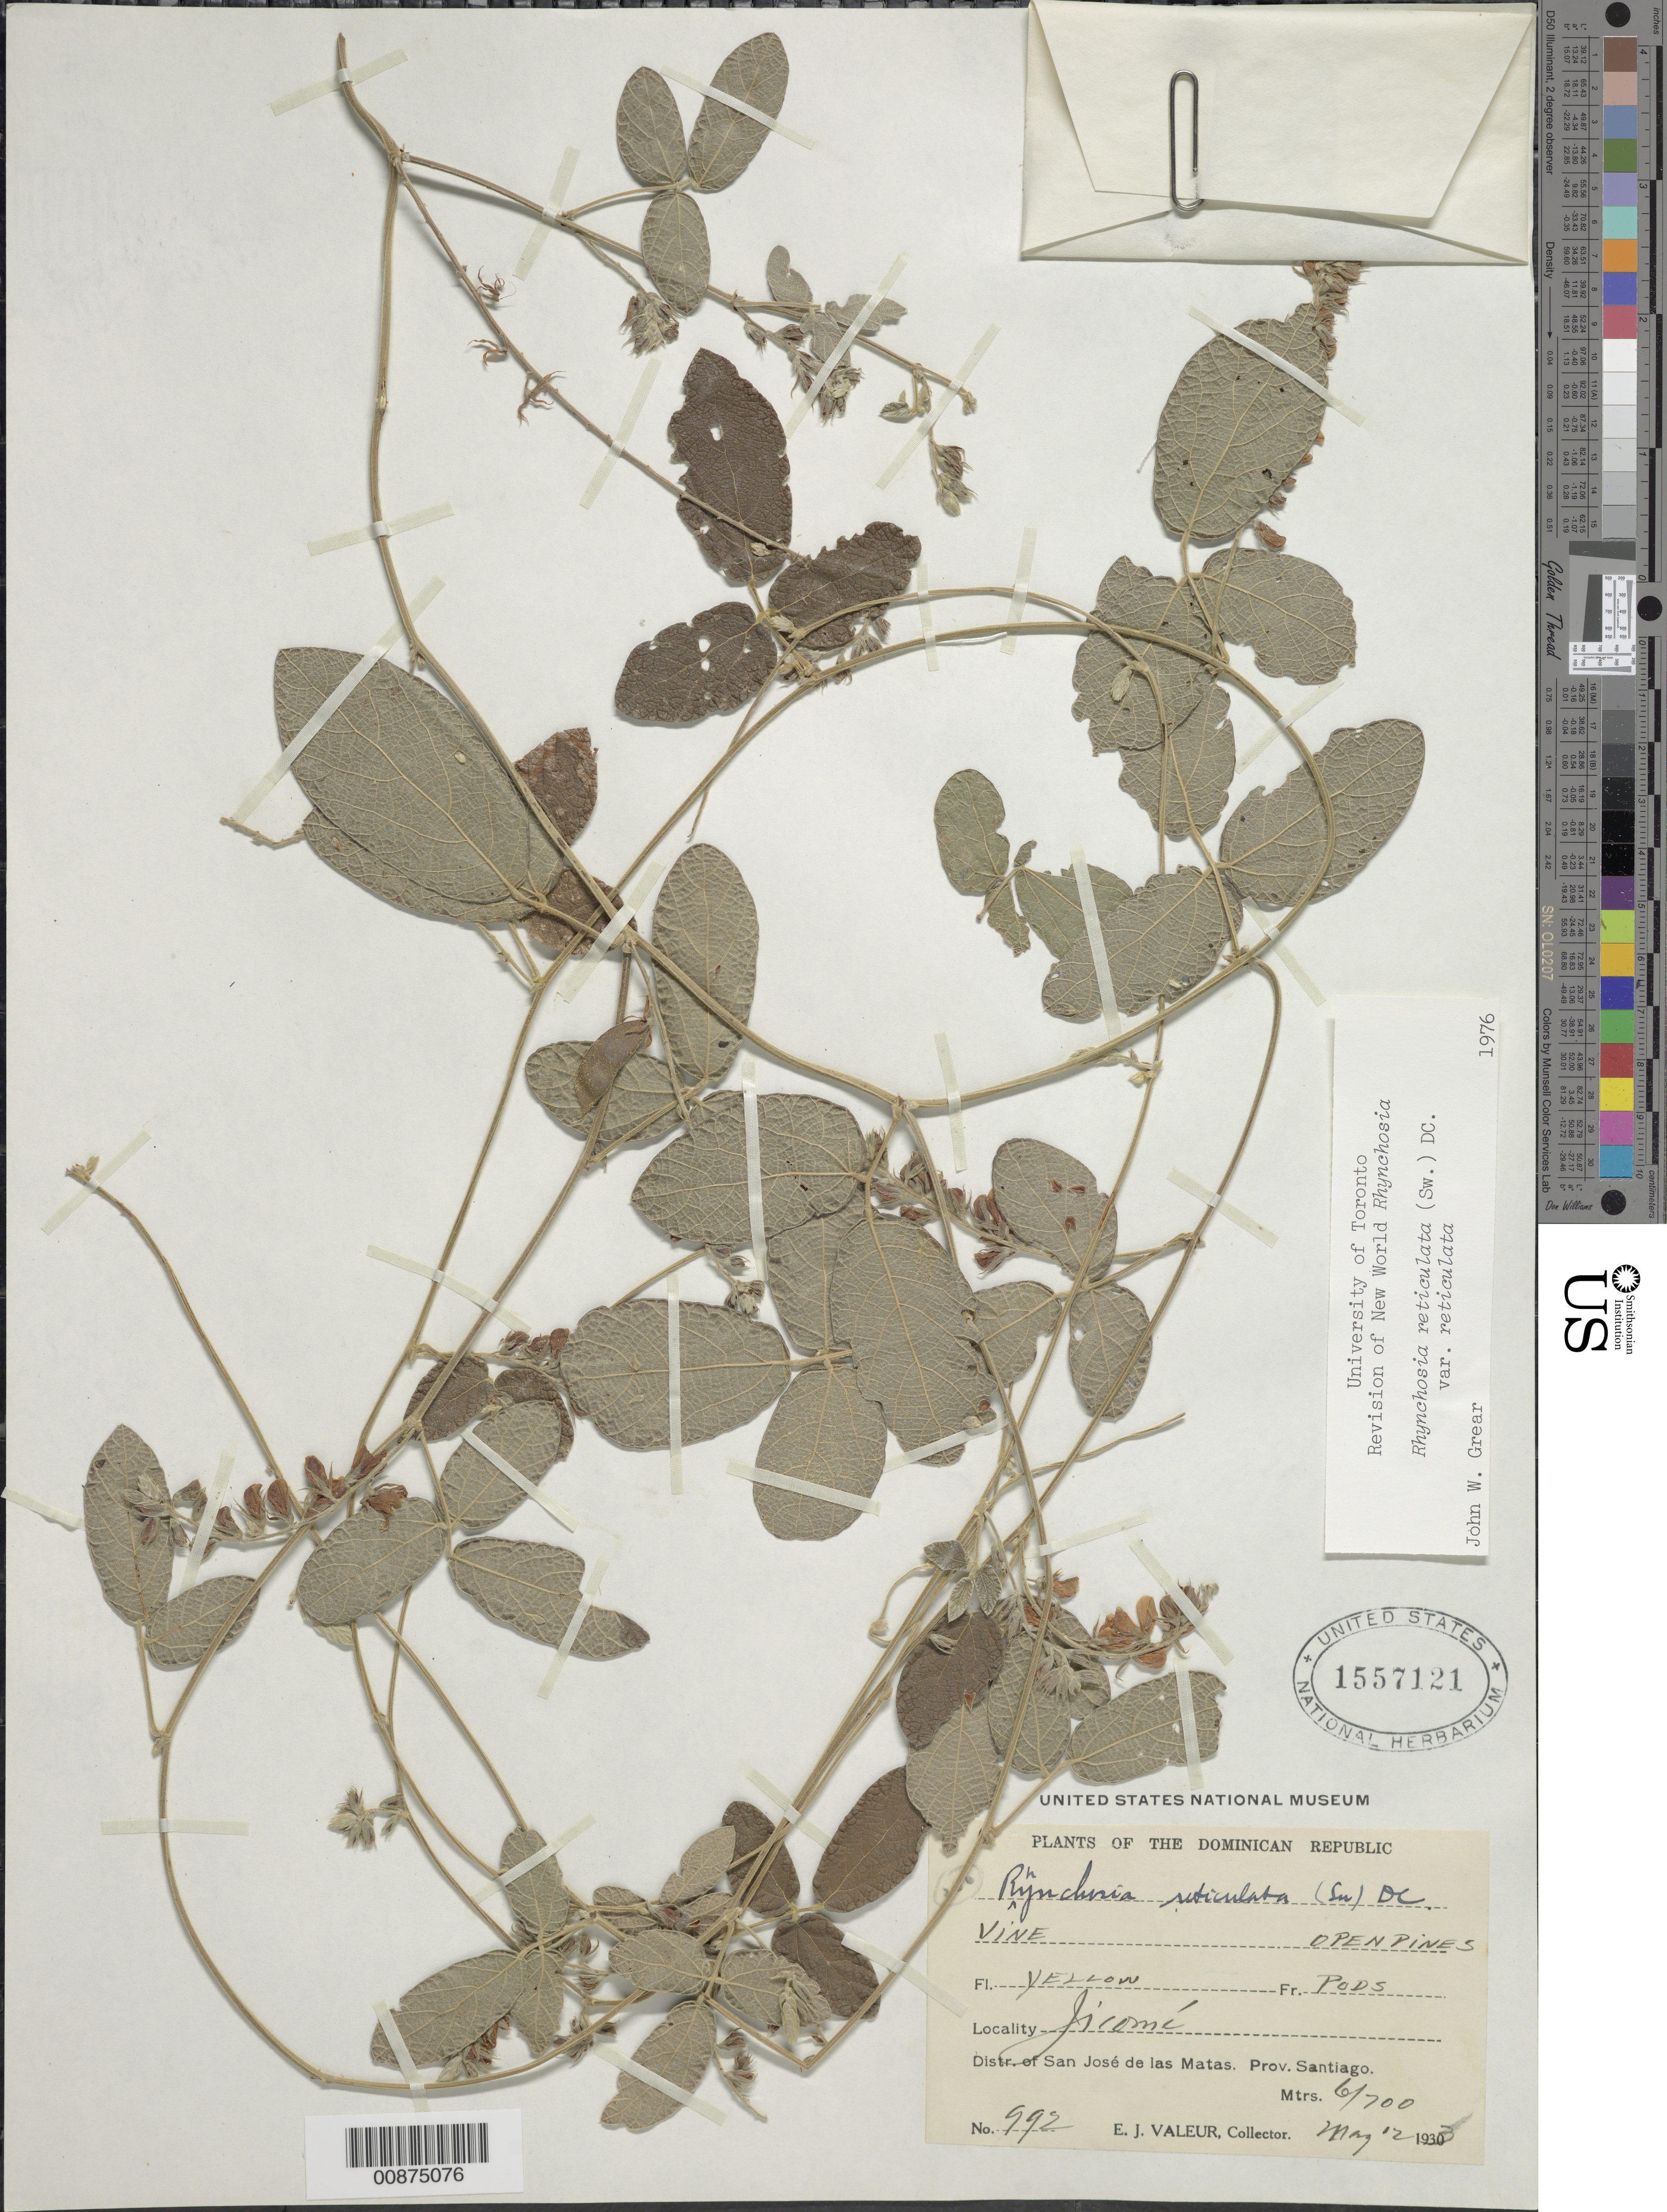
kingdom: Plantae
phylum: Tracheophyta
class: Magnoliopsida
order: Fabales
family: Fabaceae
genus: Rhynchosia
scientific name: Rhynchosia reticulata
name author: (Sw.) DC.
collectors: E. Valeur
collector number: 992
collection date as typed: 12 May 1933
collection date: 1933-05-12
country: Dominican Republic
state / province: Santiago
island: Hispaniola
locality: Jicomé. Distr. of San José de las Matas.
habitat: Open pines.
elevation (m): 600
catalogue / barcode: US 1557121